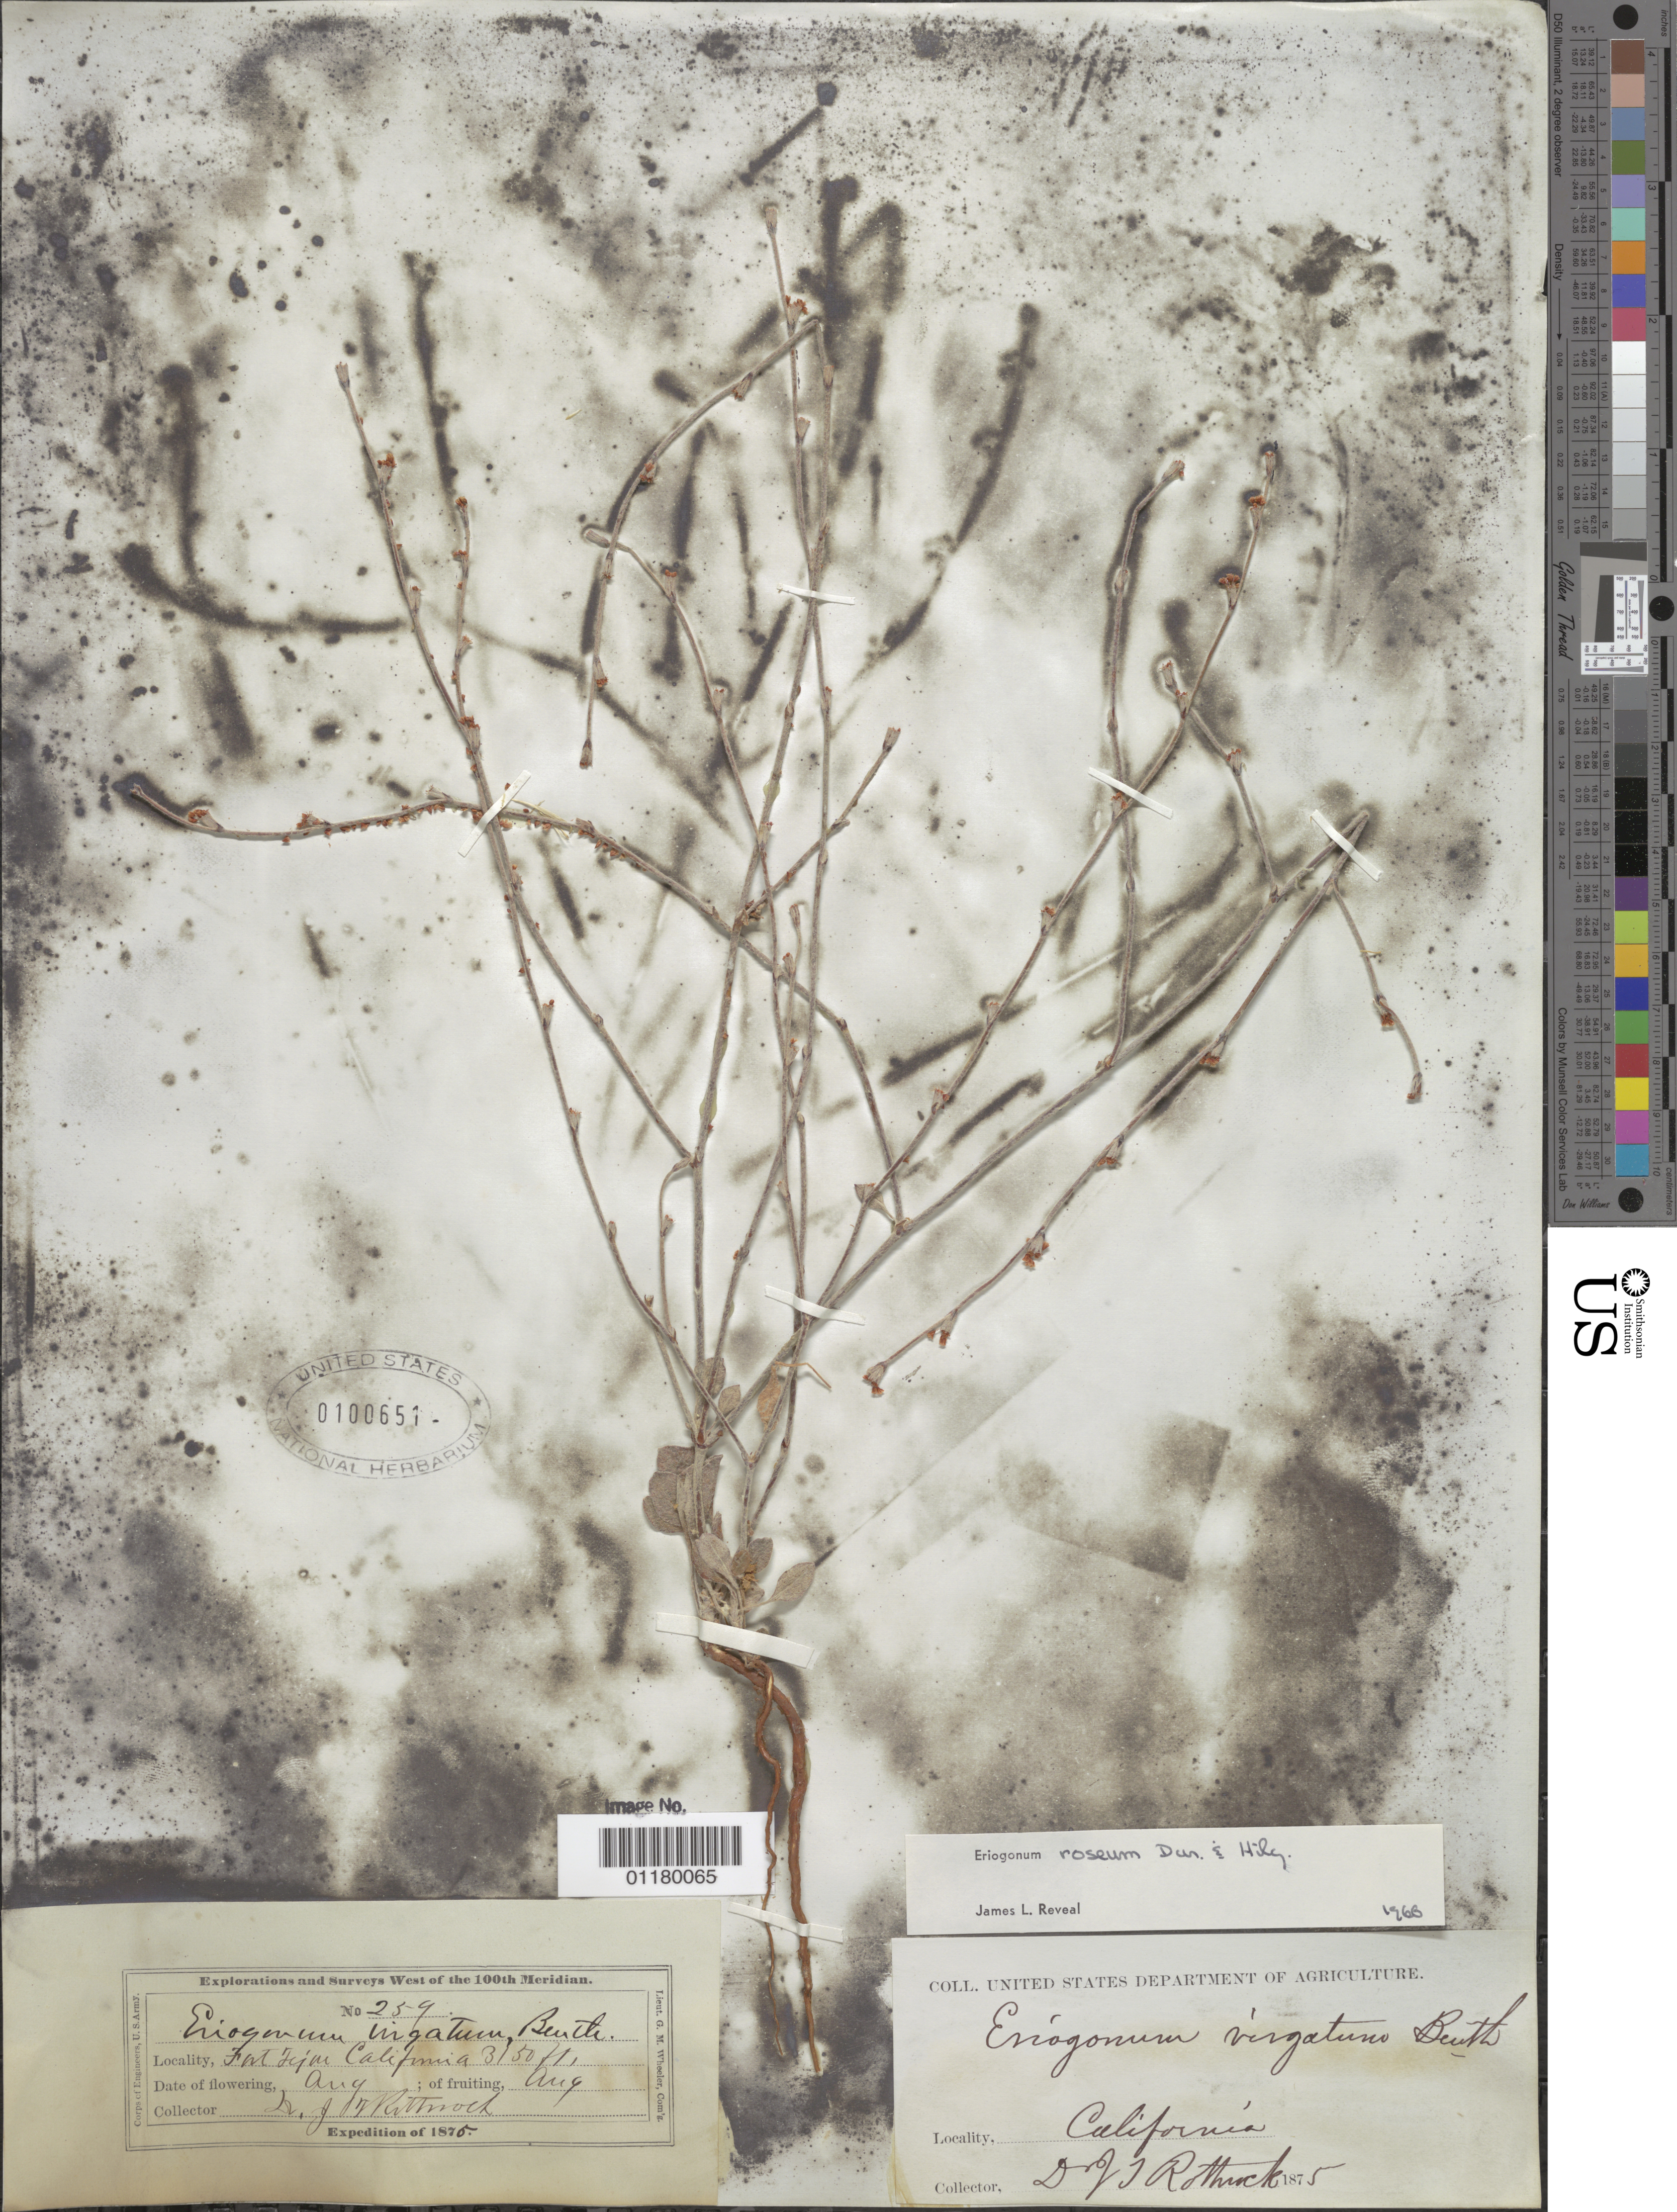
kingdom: Plantae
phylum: Tracheophyta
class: Magnoliopsida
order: Caryophyllales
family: Polygonaceae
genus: Eriogonum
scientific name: Eriogonum roseum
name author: Durand & Hilg.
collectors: J. T. Rothrock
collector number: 259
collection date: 1873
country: United States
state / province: California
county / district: Kern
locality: Fort Tejon.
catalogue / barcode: US 100651